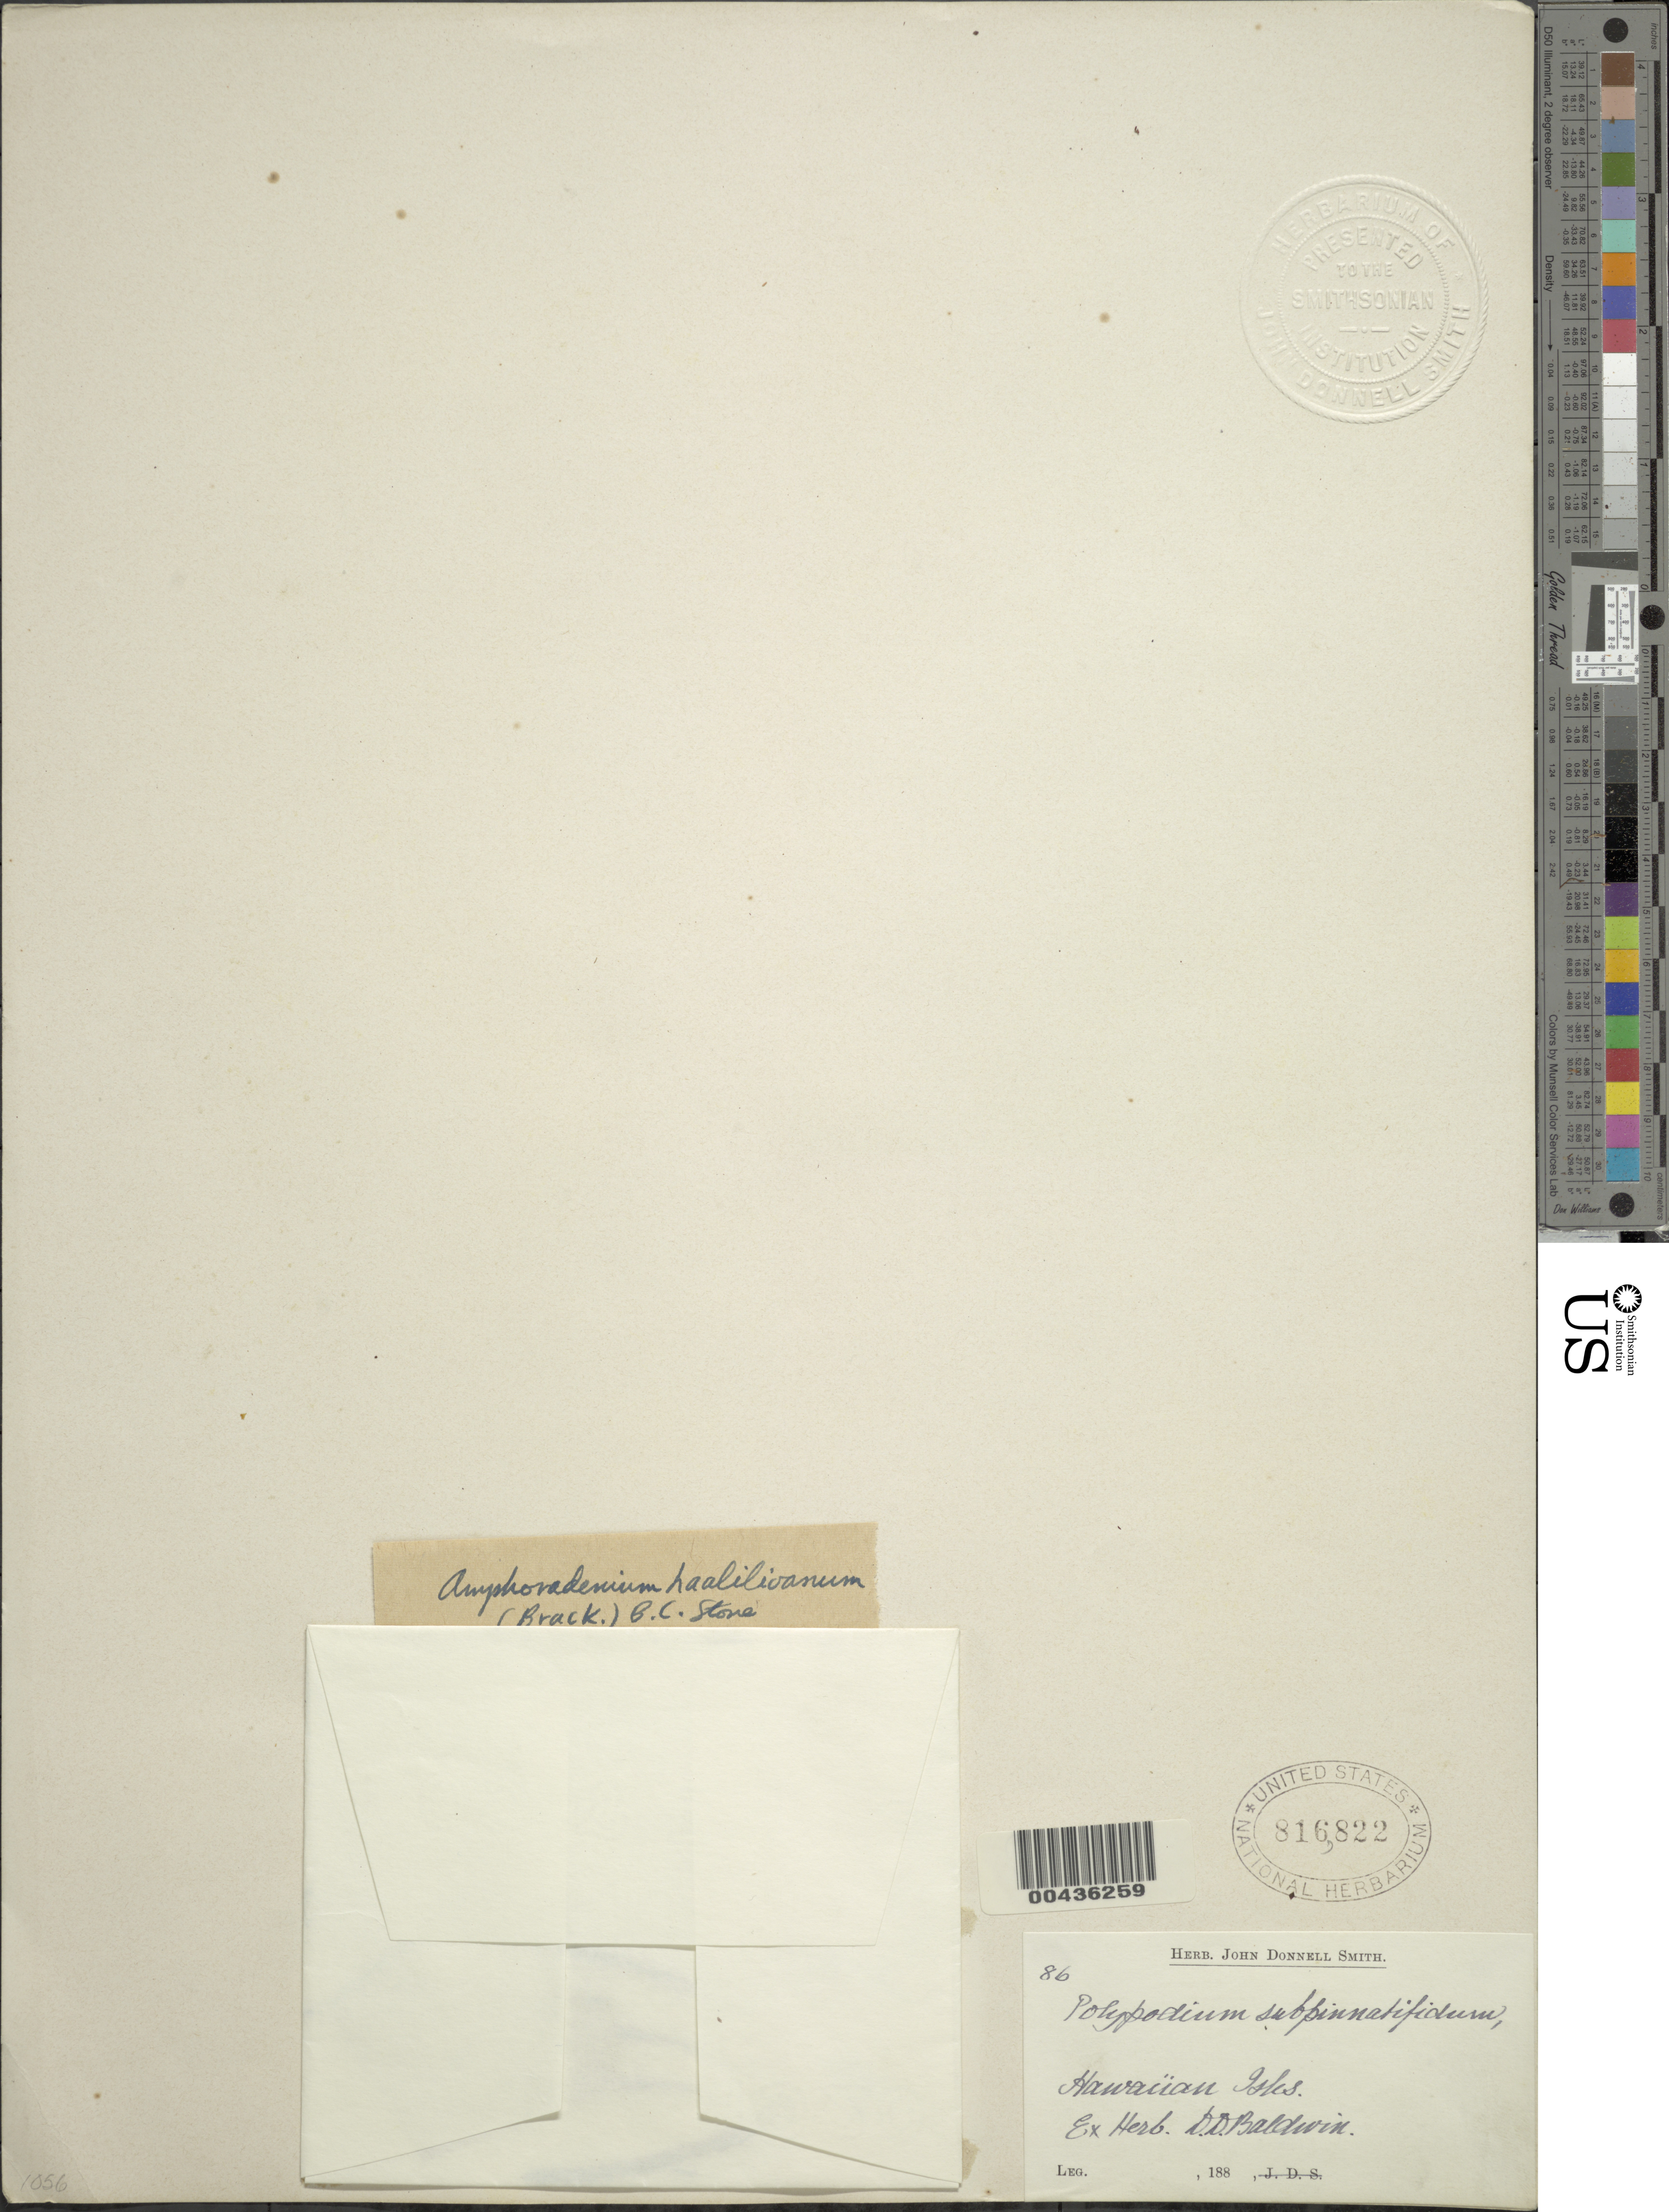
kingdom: Plantae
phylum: Tracheophyta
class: Polypodiopsida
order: Polypodiales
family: Polypodiaceae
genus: Adenophorus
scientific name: Adenophorus haalilioanus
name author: (Brack.) K.A. Wilson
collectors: D. Baldwin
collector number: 86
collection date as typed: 188-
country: United States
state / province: Hawaii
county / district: Hawaii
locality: Hawaiian Isles.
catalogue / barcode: US 816822